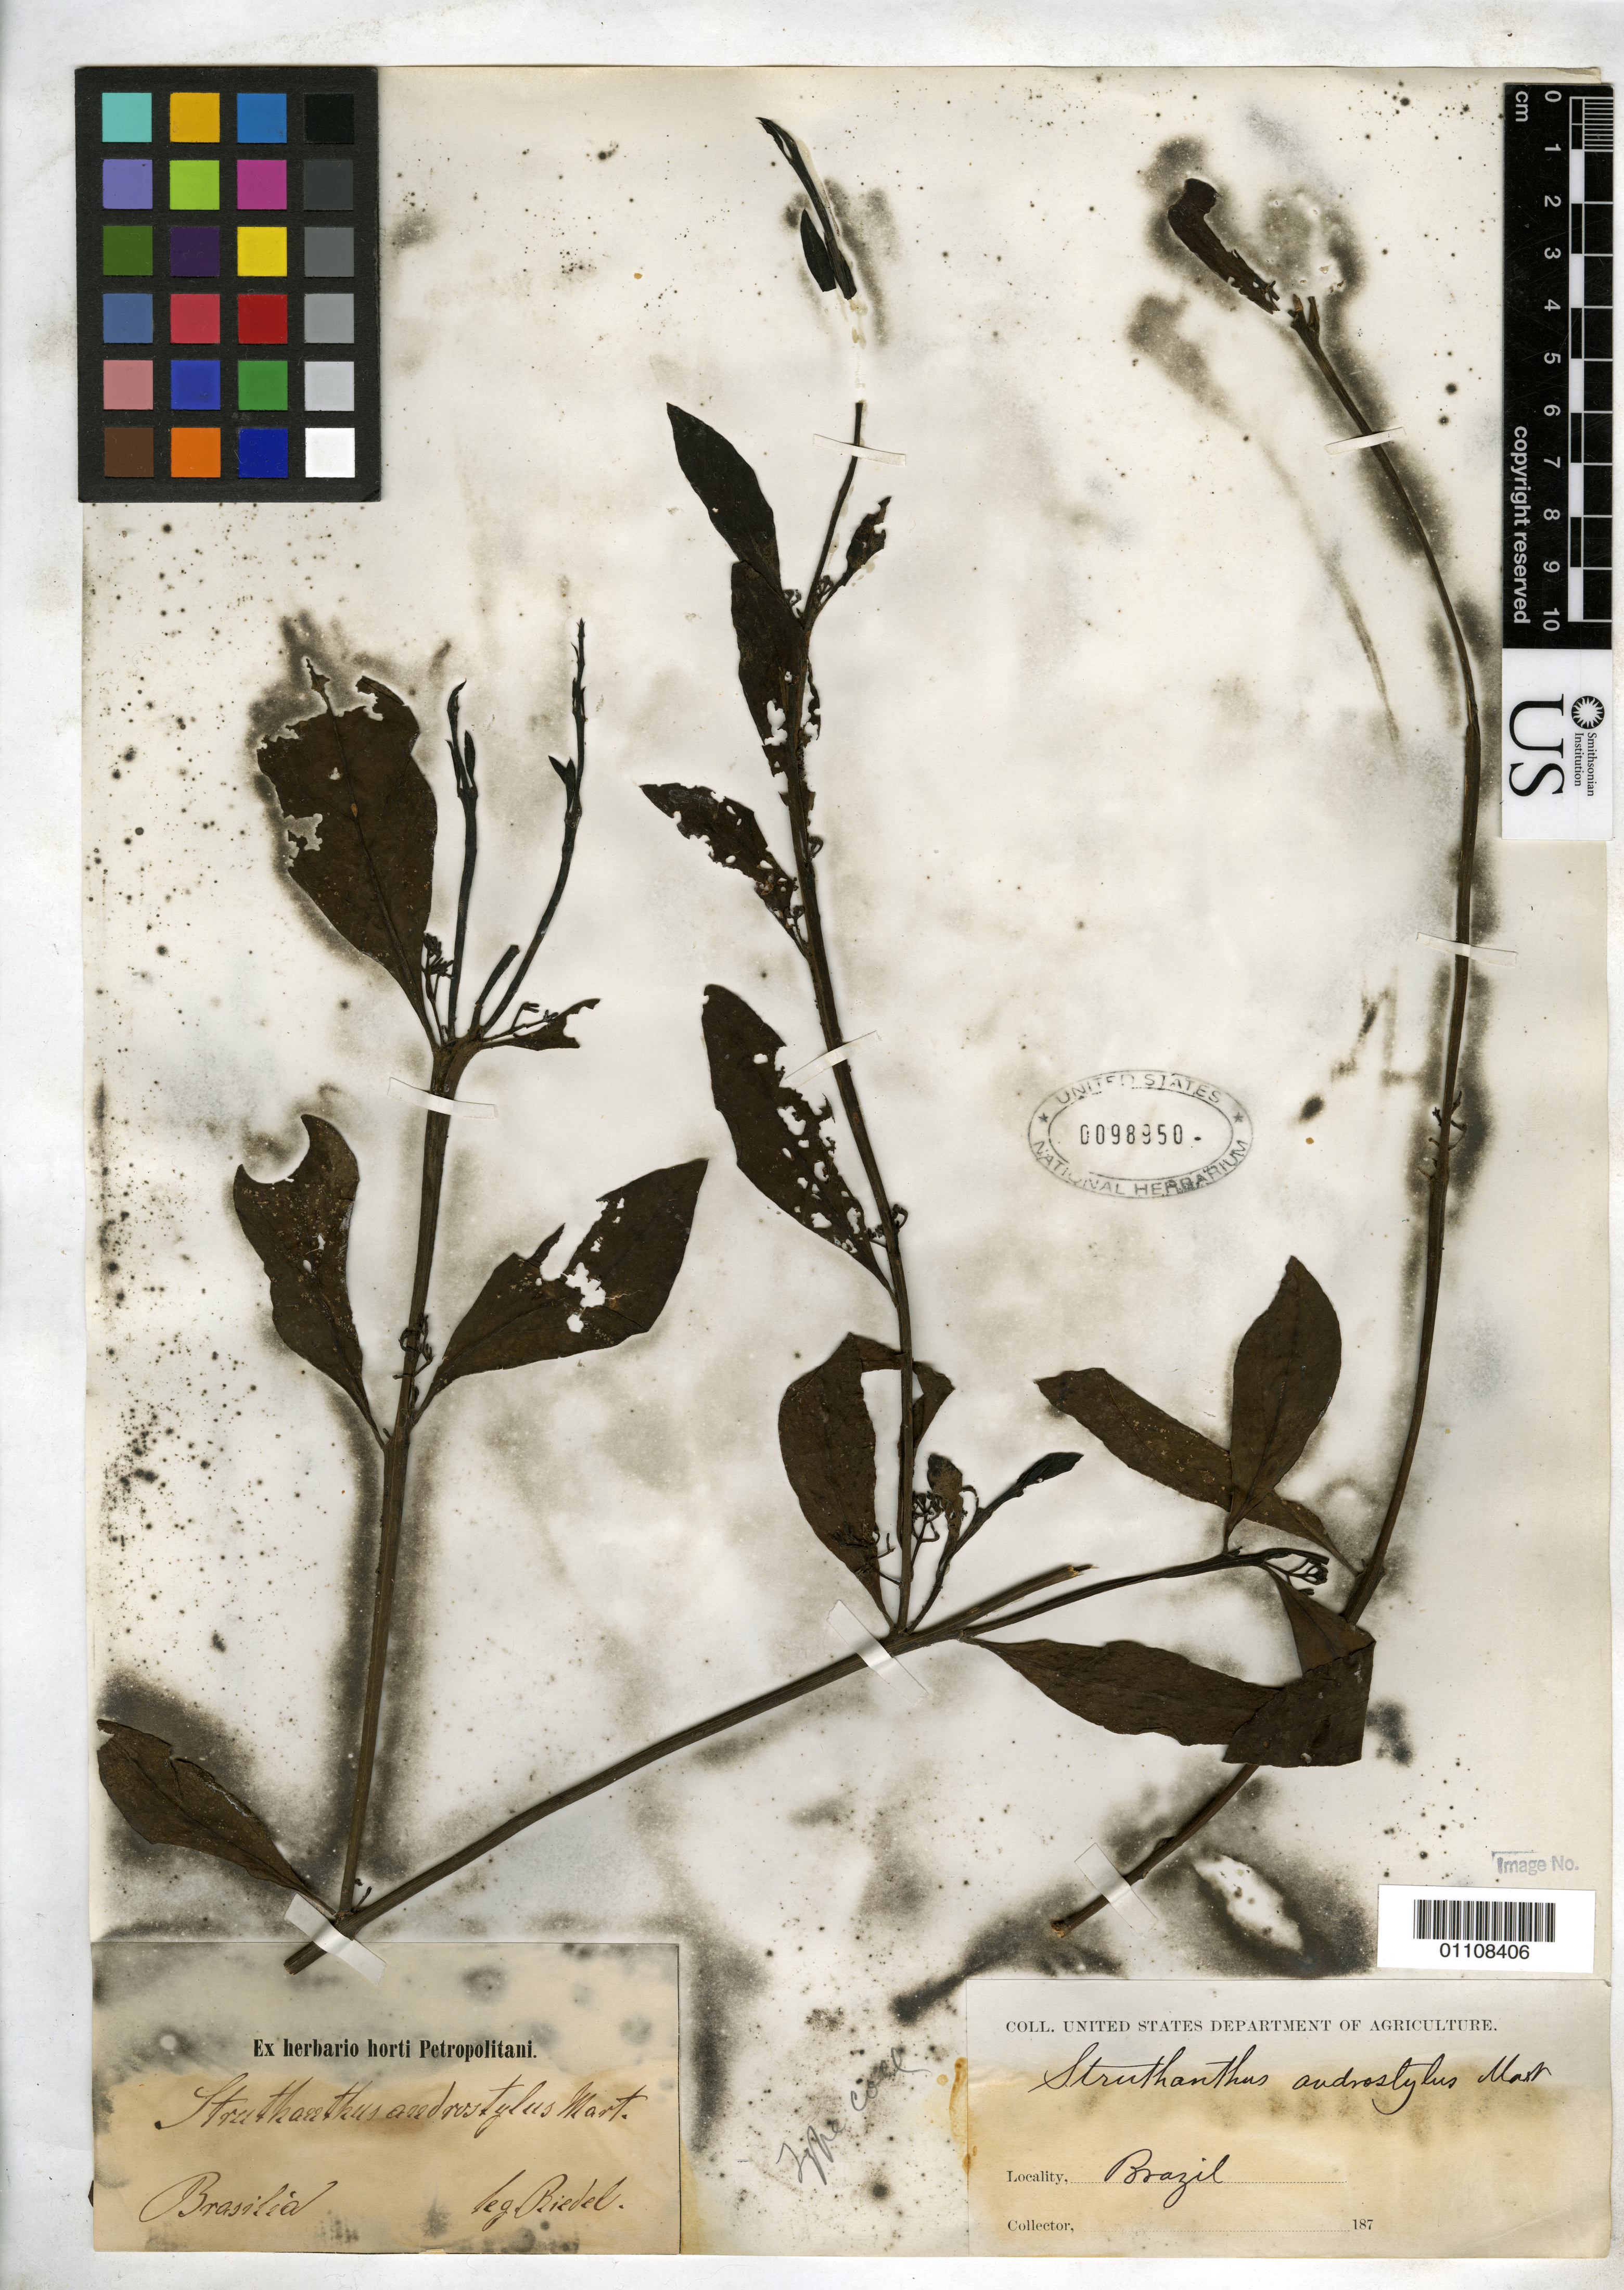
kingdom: Plantae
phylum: Tracheophyta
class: Magnoliopsida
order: Santalales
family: Loranthaceae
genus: Struthanthus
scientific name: Struthanthus andrastylus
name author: Eichler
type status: Possible Type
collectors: L. Riedel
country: Brazil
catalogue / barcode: US 98950